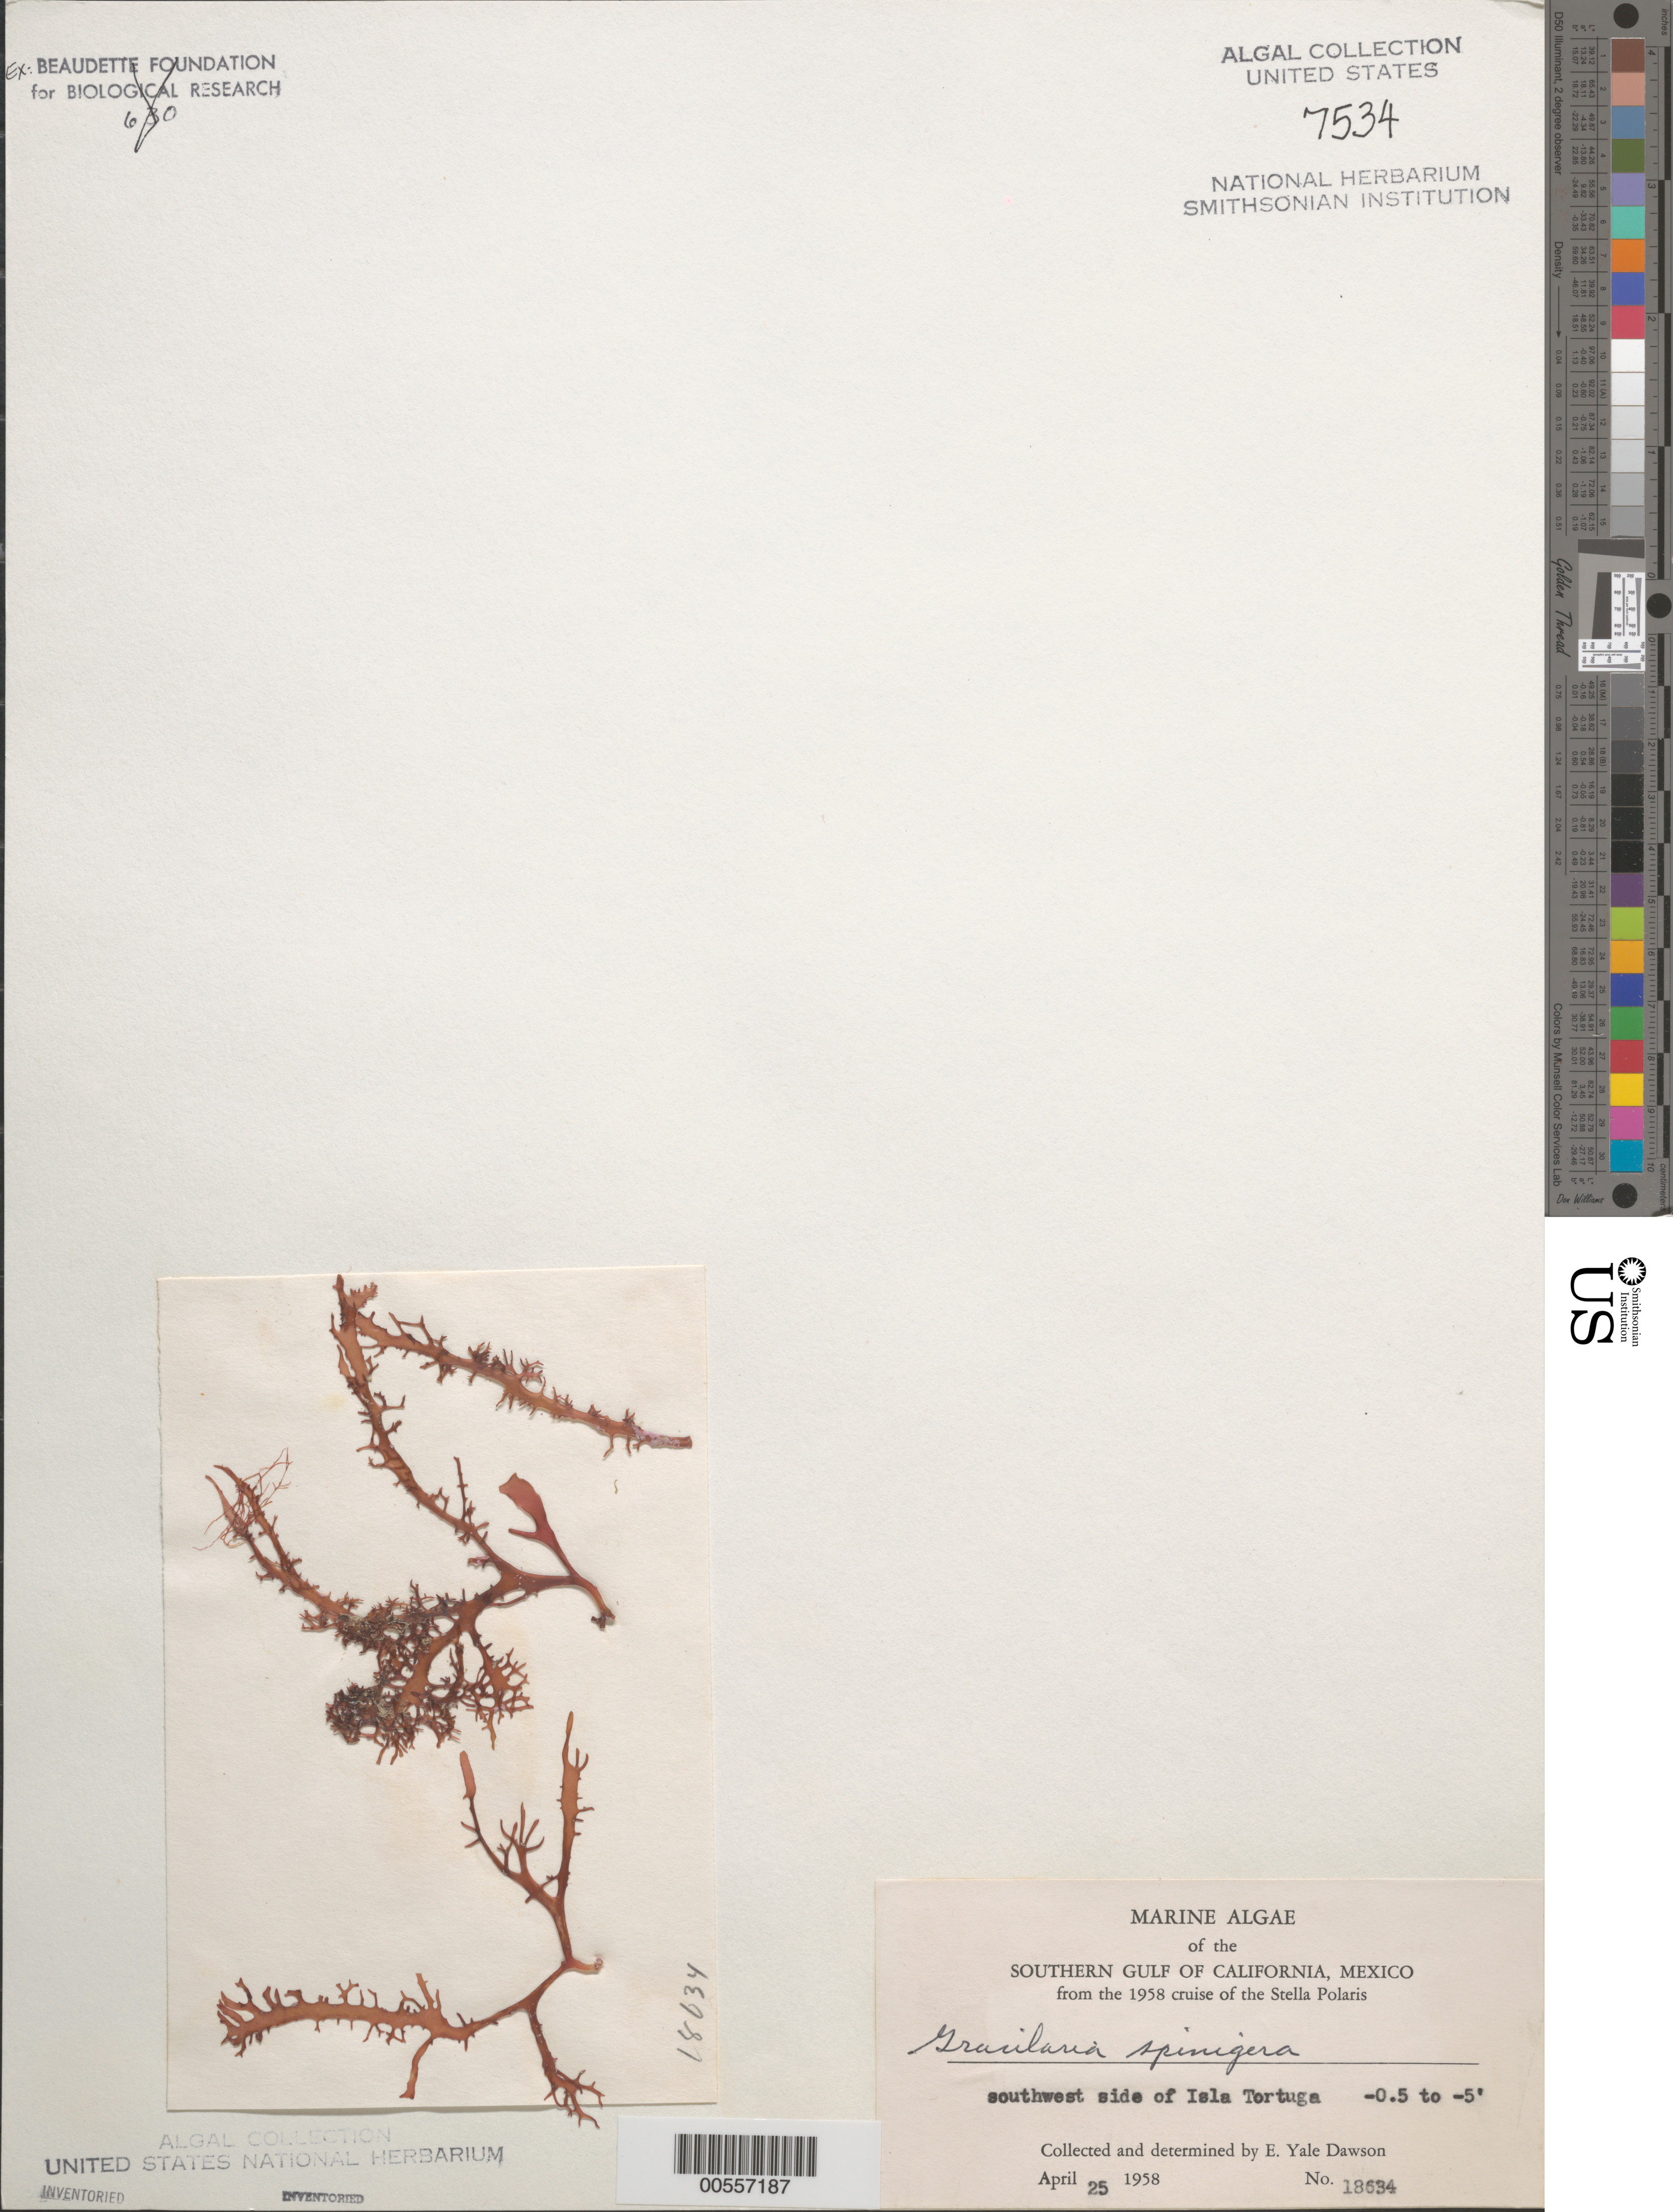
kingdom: Plantae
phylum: Rhodophyta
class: Florideophyceae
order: Gracilariales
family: Gracilariaceae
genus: Gracilaria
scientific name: Gracilaria spinigera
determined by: Dawson, E. Y.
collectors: E. Y. Dawson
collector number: EYD 18634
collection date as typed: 25 Apr 1958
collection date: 1958-04-25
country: Mexico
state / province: Baja California Sur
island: Isla Tortuga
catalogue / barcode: US 7534